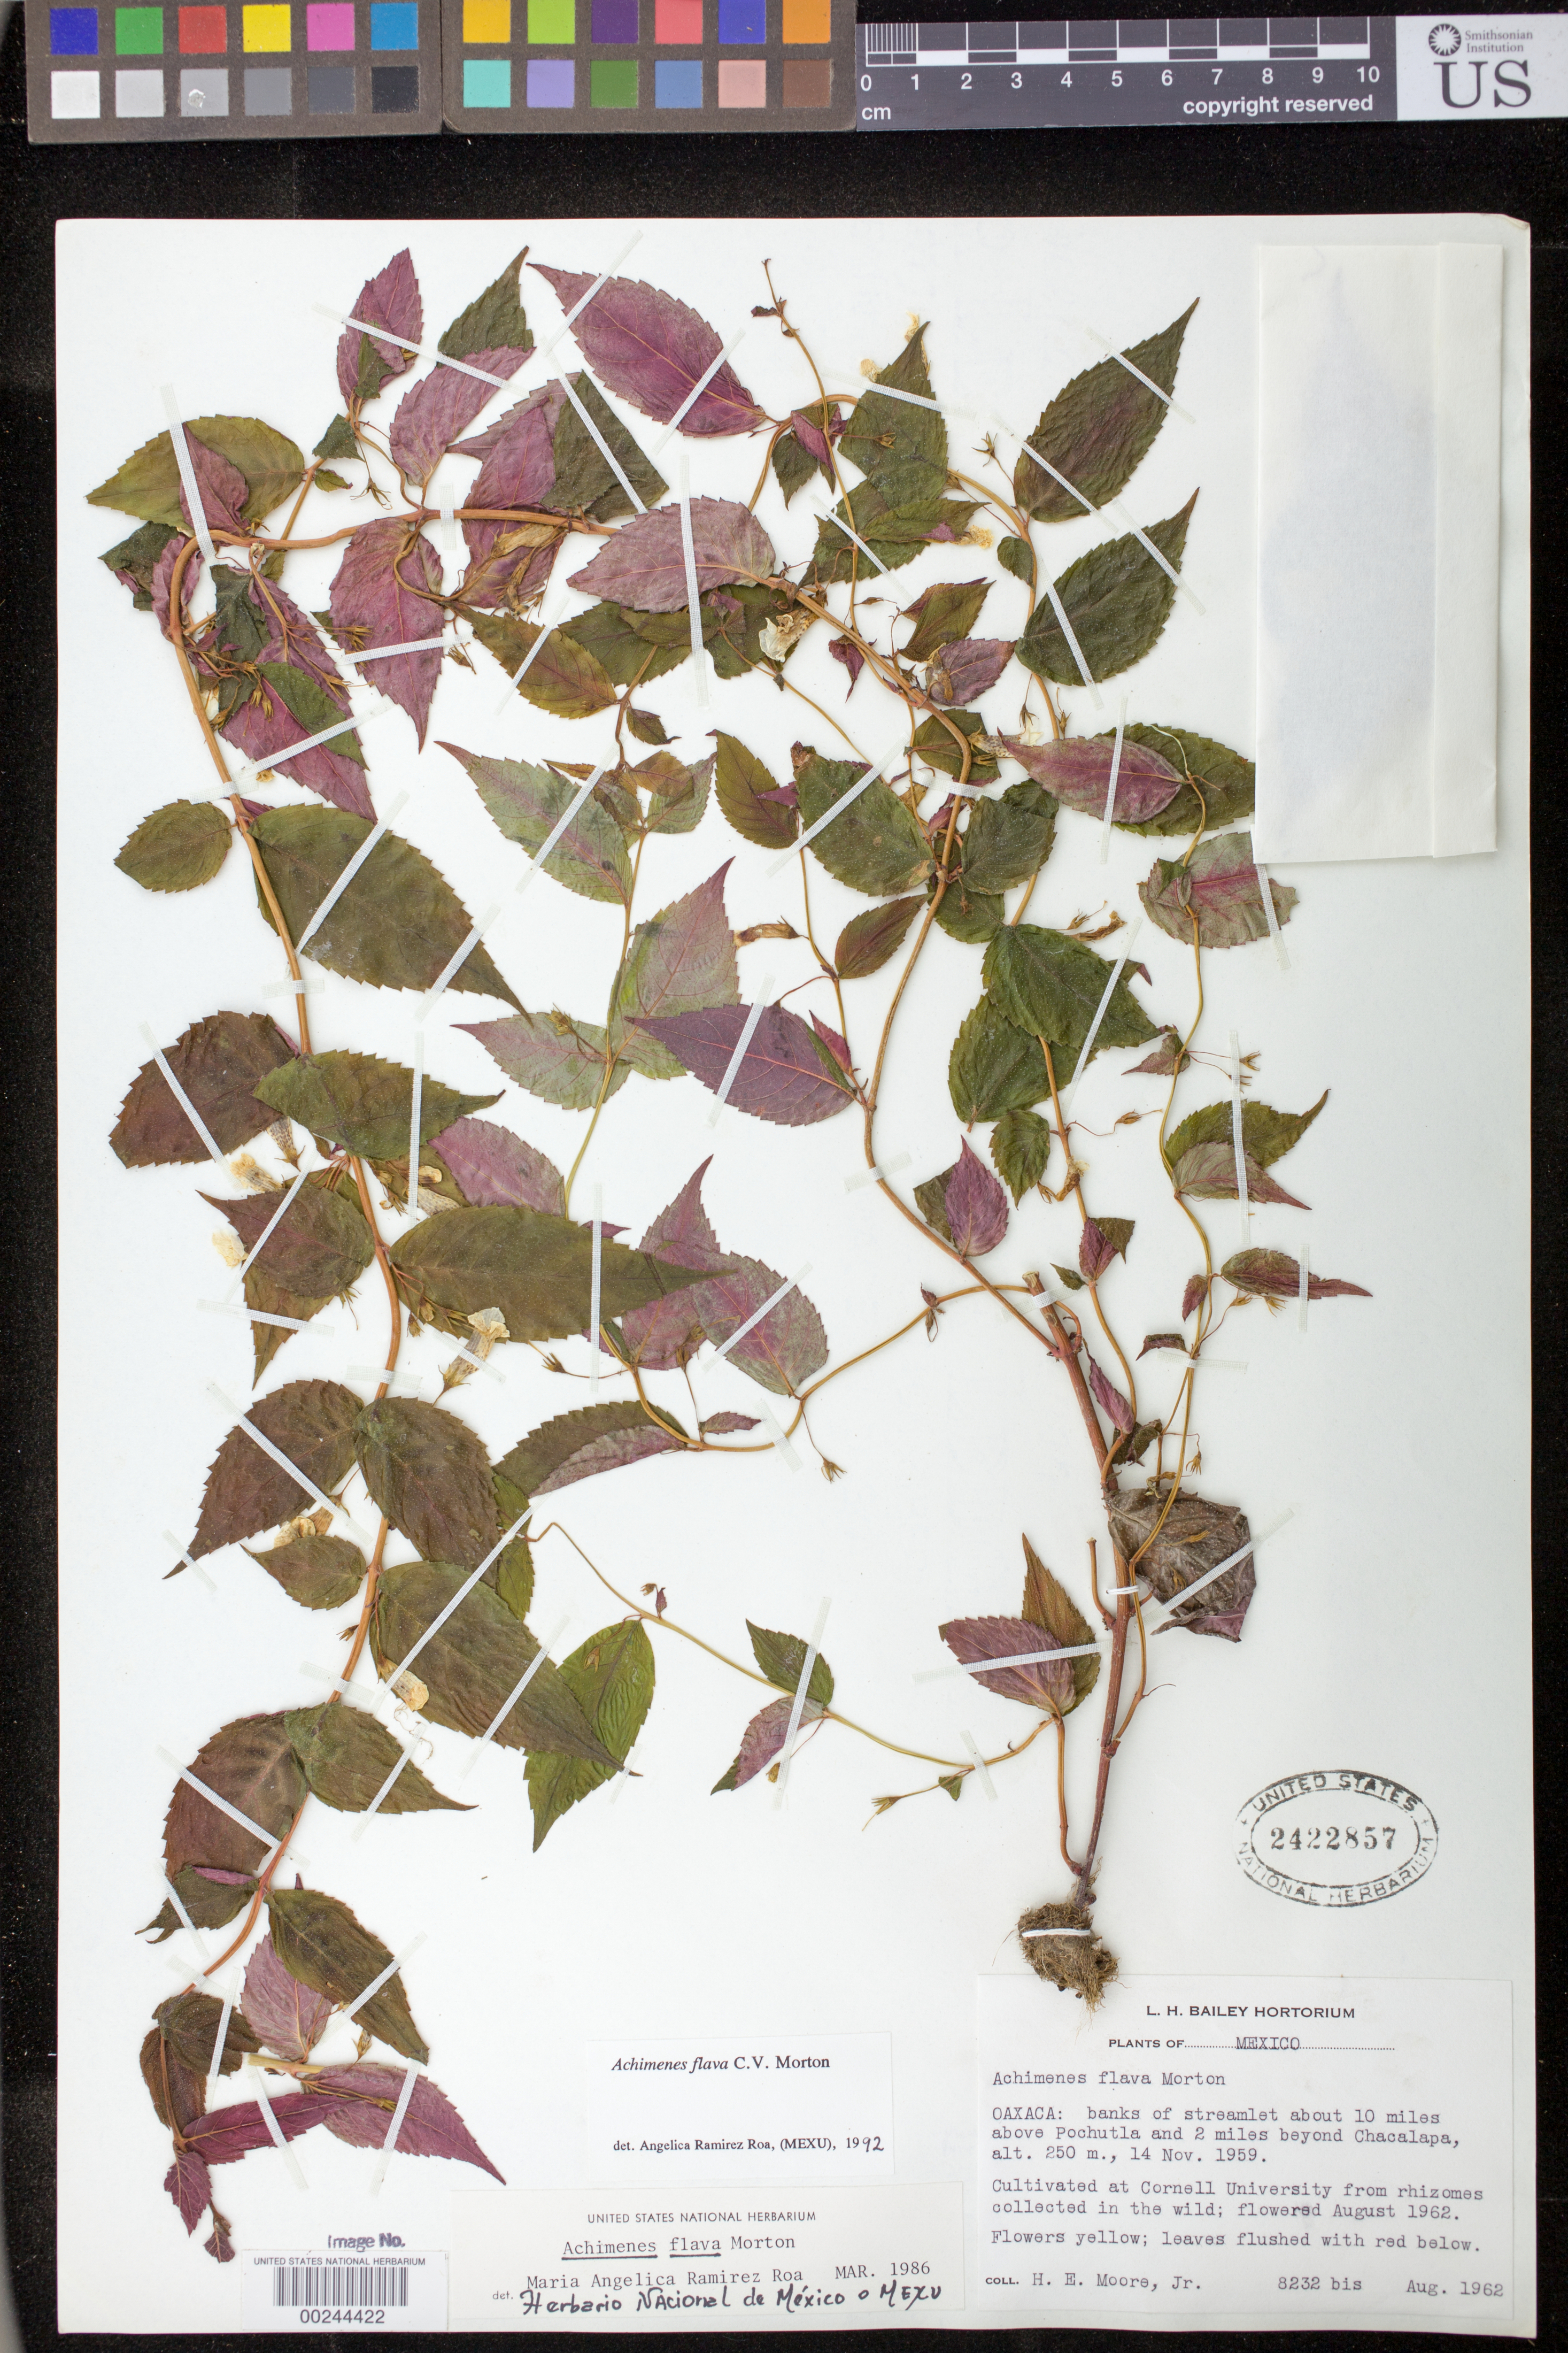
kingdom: Plantae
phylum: Tracheophyta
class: Magnoliopsida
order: Lamiales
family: Gesneriaceae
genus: Achimenes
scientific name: Achimenes flava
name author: C.V. Morton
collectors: H. E. Moore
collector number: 8232 bis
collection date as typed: Aug 1962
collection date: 1962-08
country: Mexico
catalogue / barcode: US 2422857